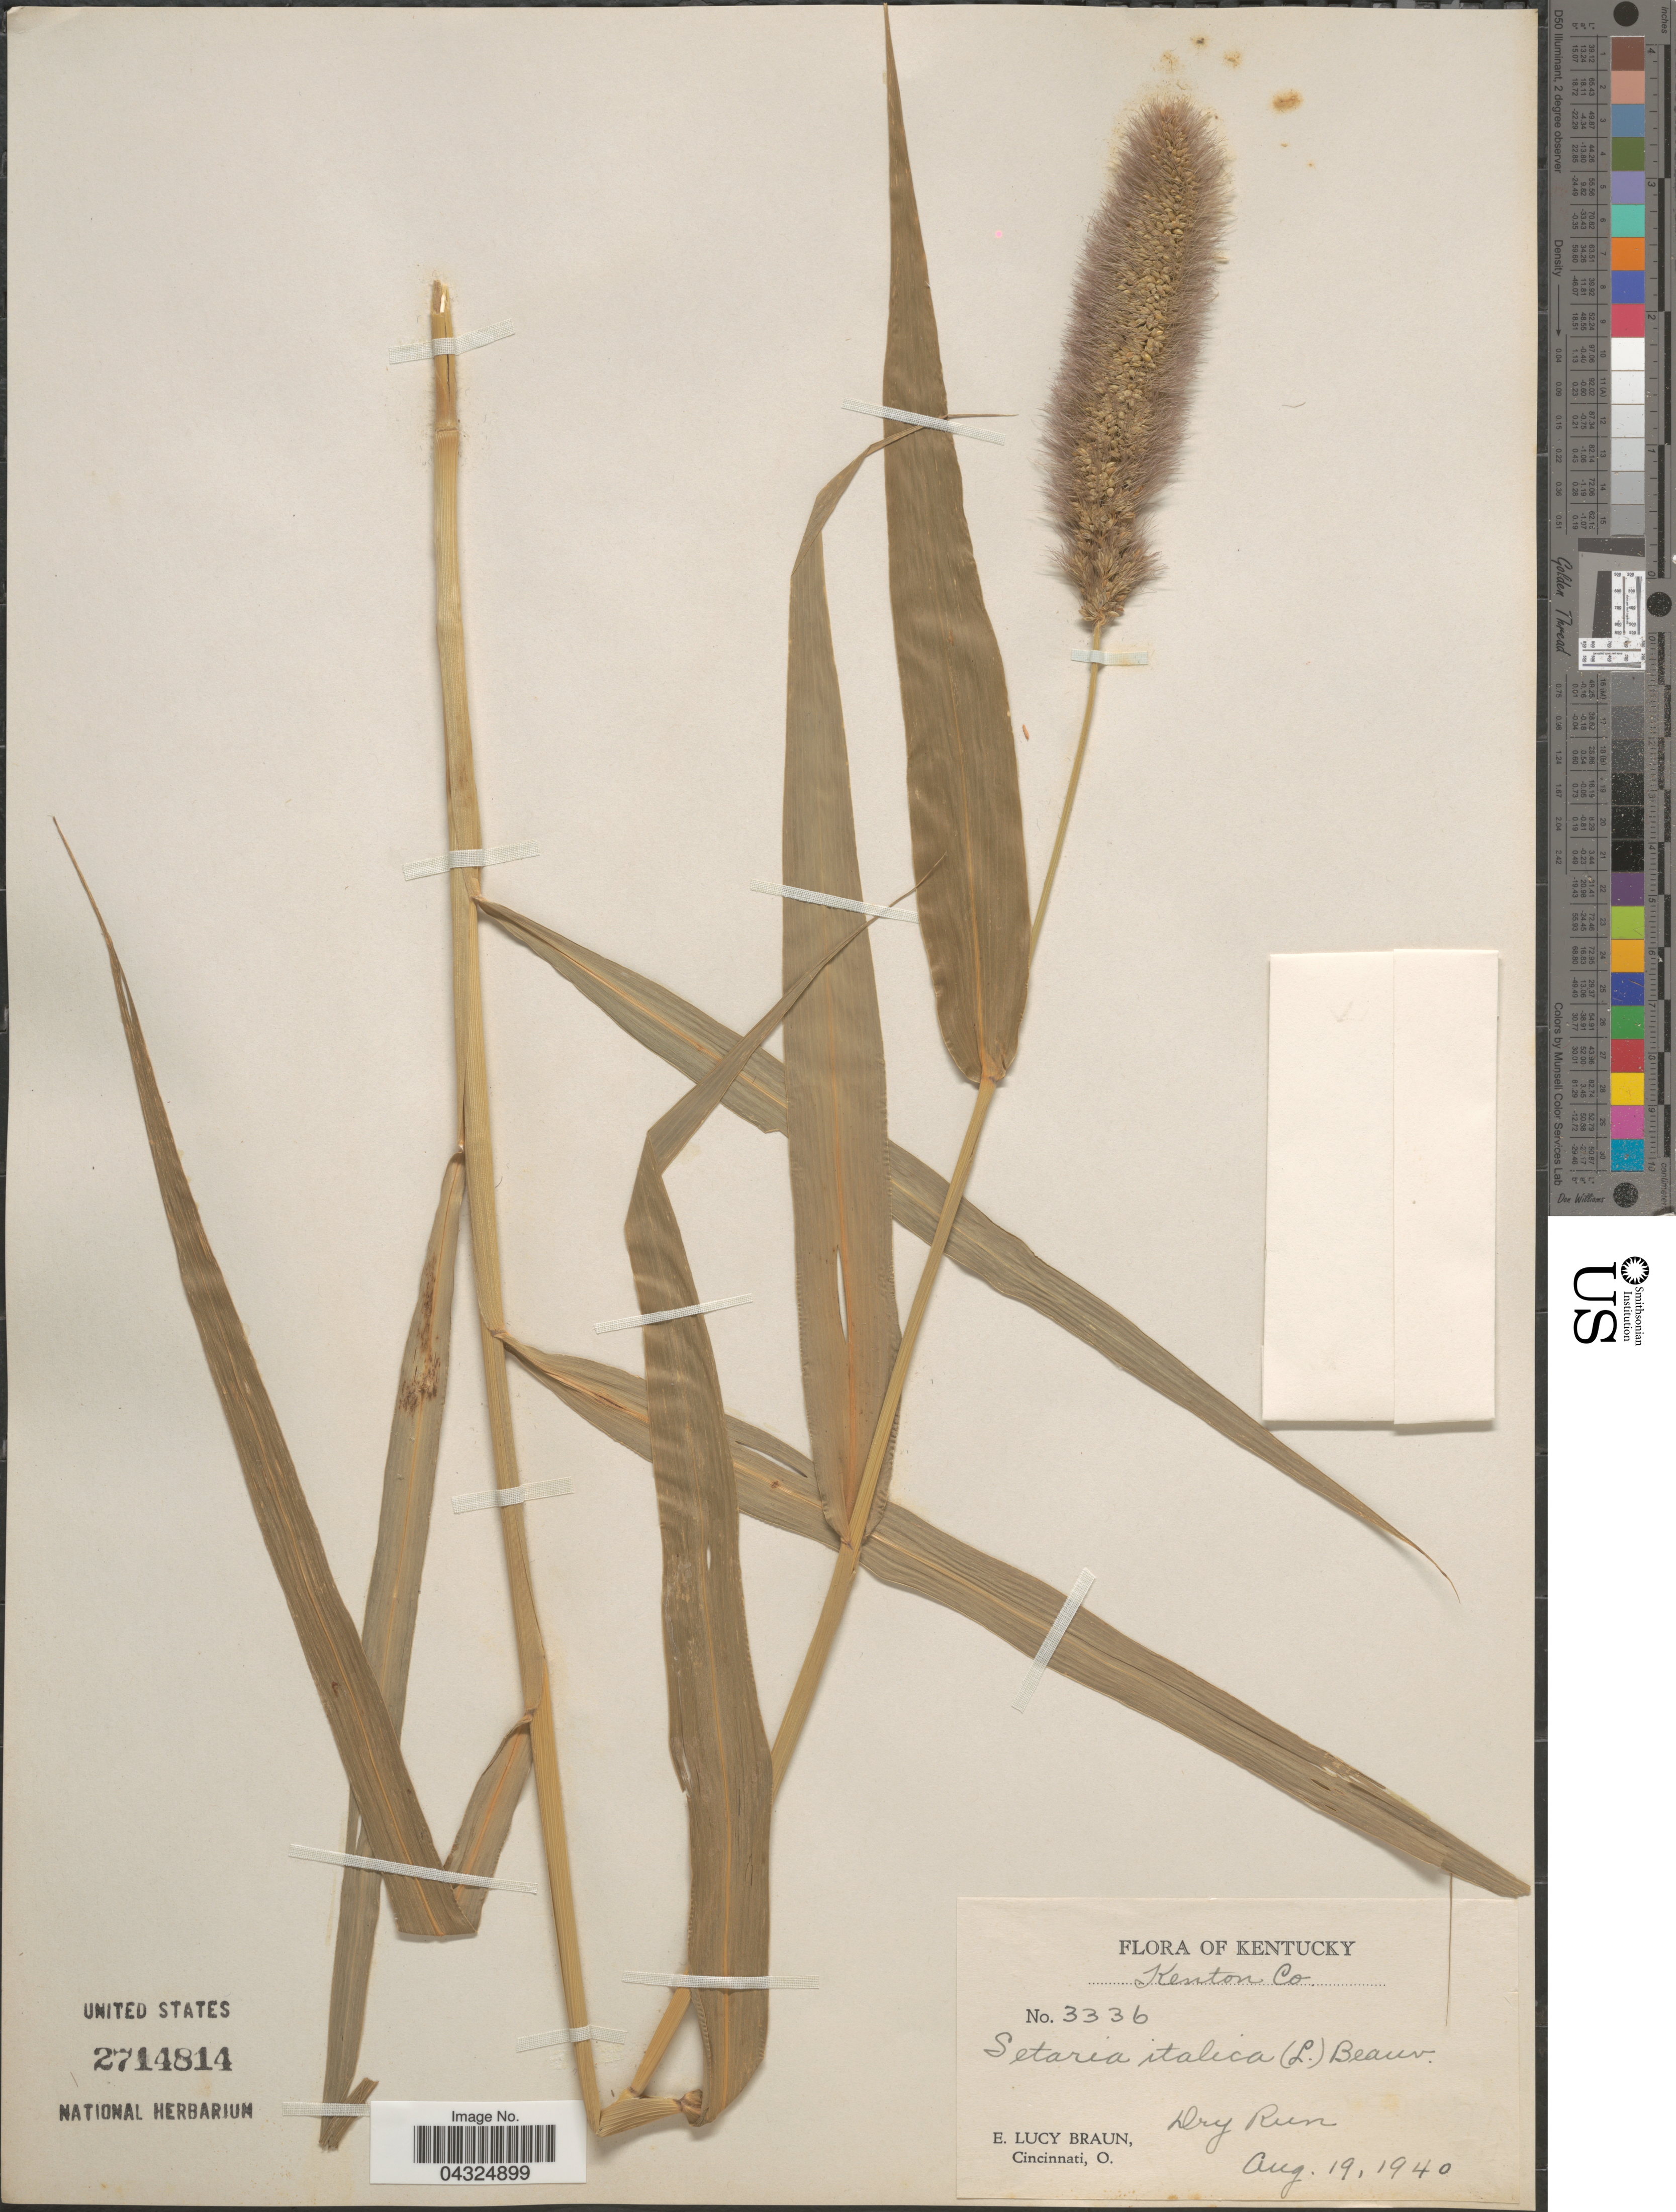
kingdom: Plantae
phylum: Tracheophyta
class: Liliopsida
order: Poales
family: Poaceae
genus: Setaria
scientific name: Setaria italica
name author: (L.) P. Beauv.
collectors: E. L. Braun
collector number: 3336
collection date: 1940-08-19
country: United States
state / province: Kentucky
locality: Kenton Co. Dry run.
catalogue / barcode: US 2714814